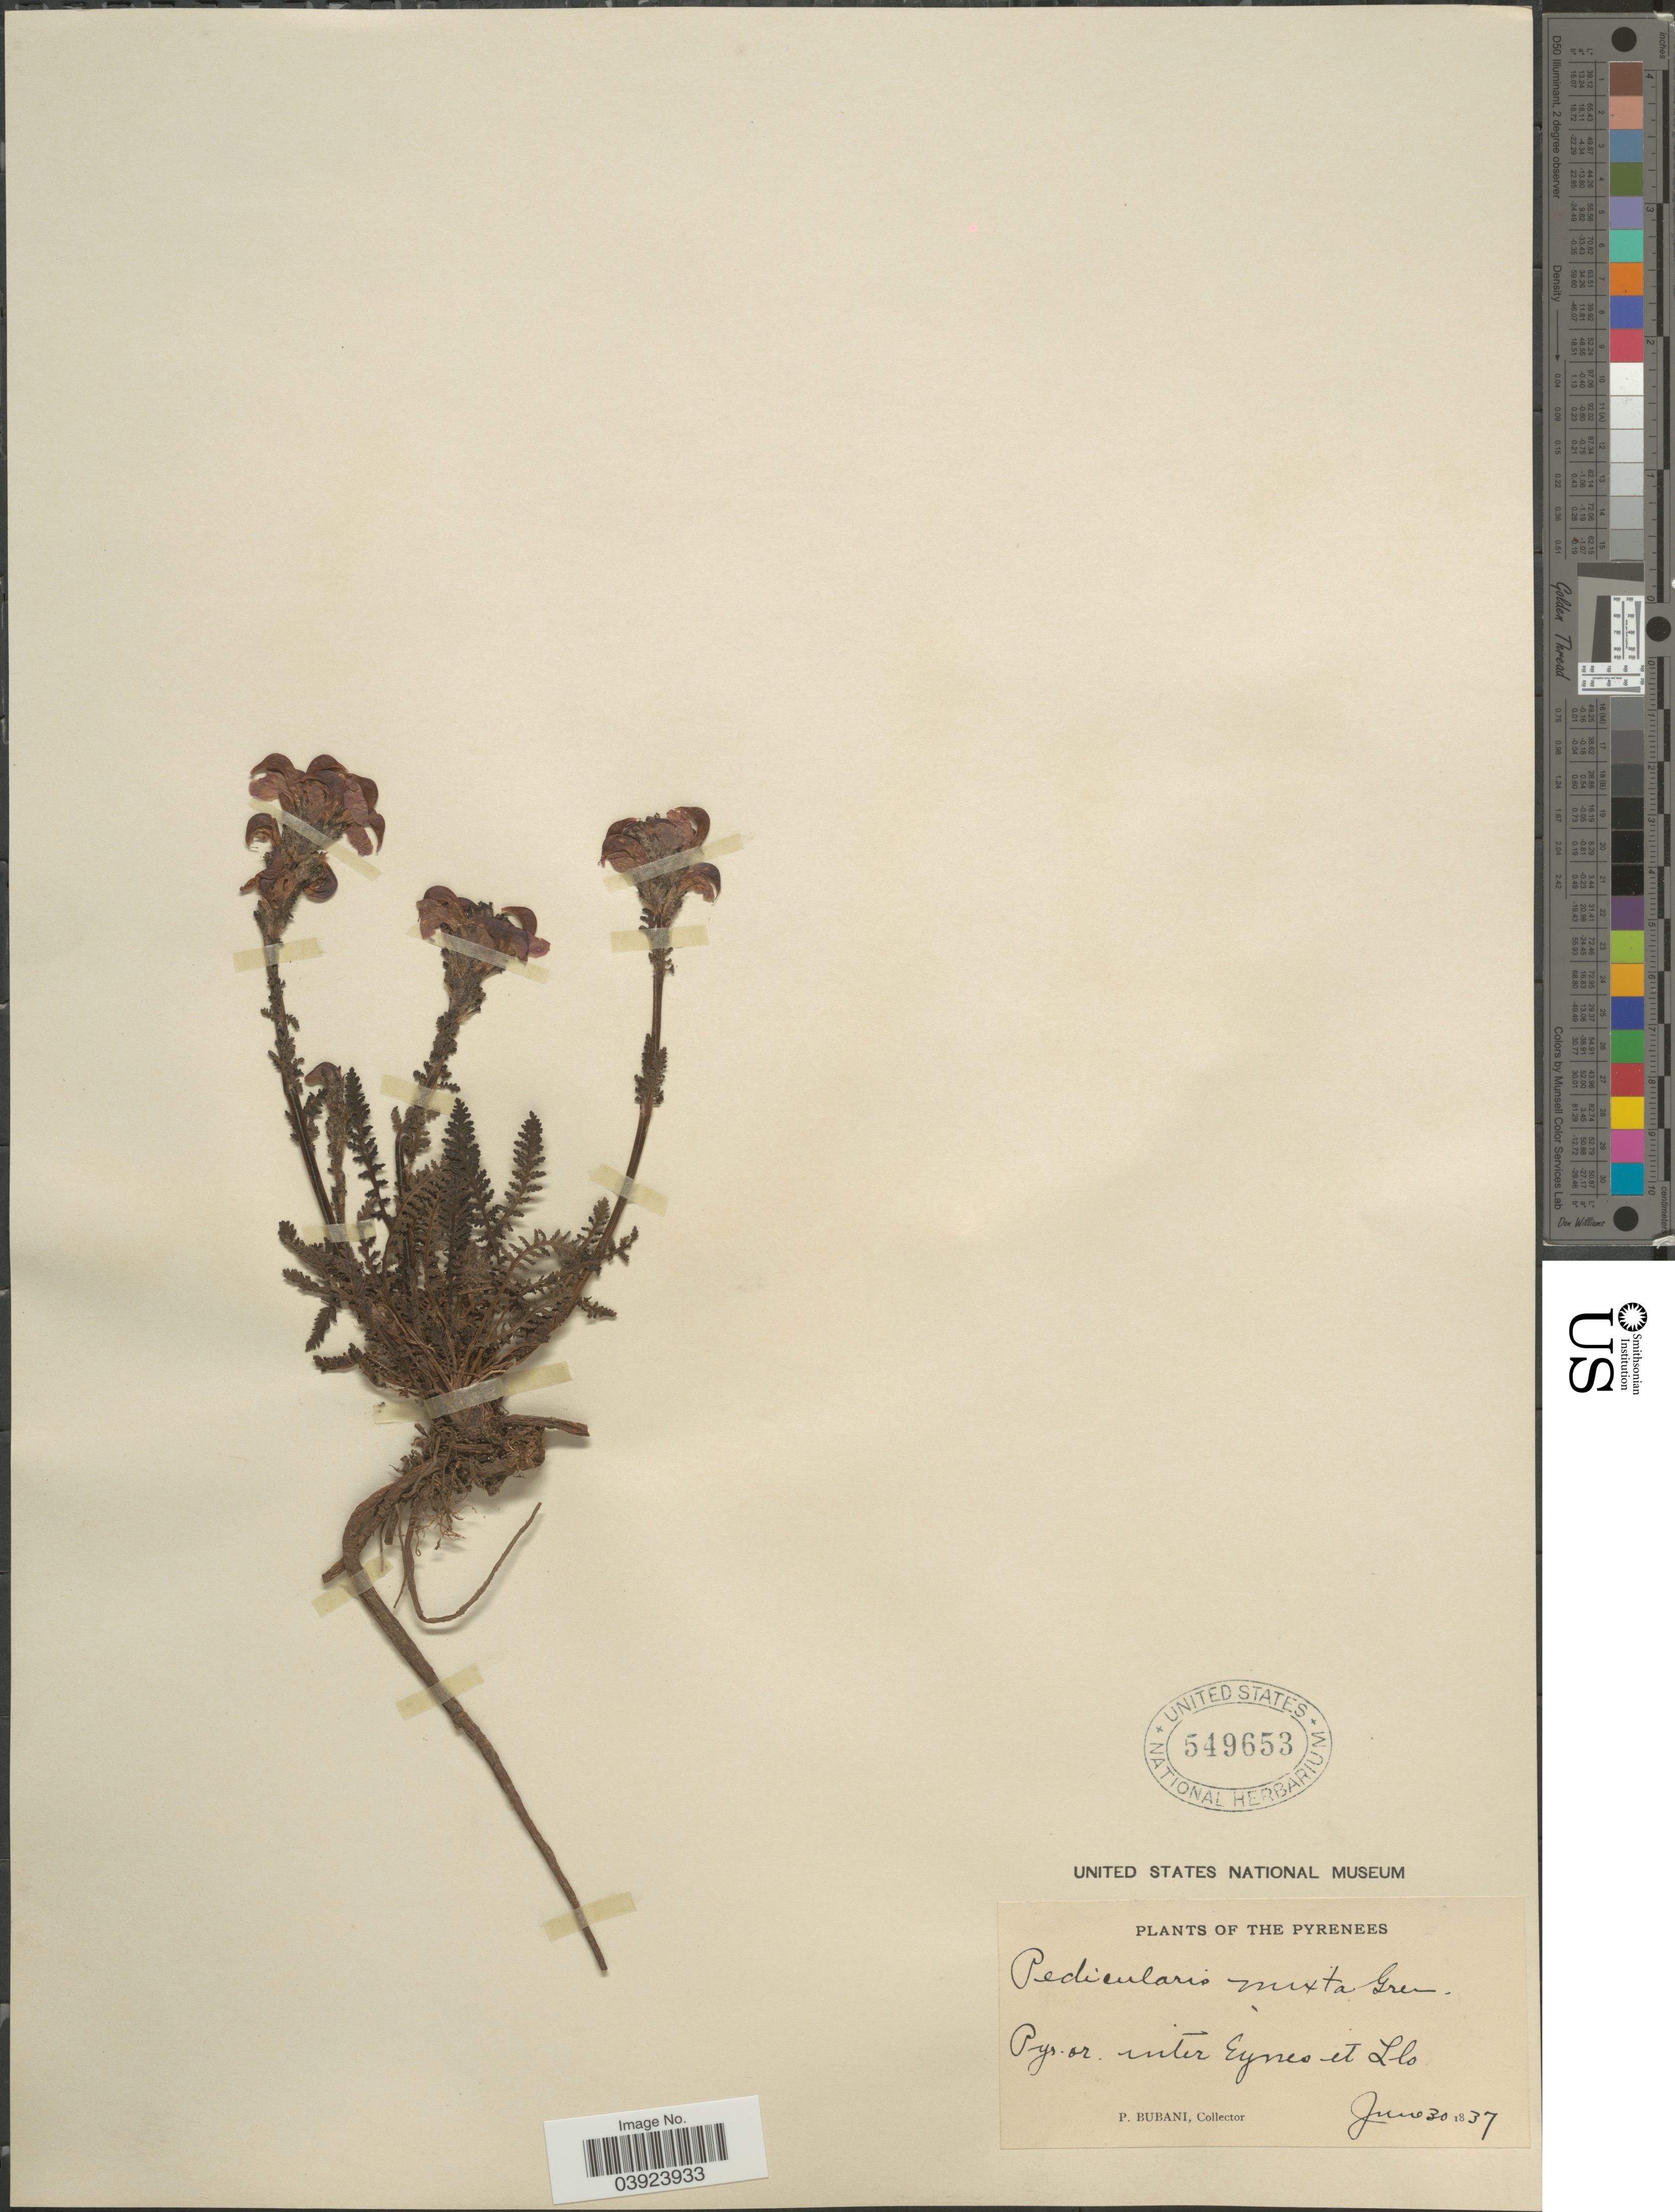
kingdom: Plantae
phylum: Tracheophyta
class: Magnoliopsida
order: Lamiales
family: Orobanchaceae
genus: Pedicularis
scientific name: Pedicularis mixta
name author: Gren.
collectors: P. Bubani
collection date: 1837-06-30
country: France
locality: The Pyrenees. Pyr. or. inter Eynes et Llo.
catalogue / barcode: US 549653